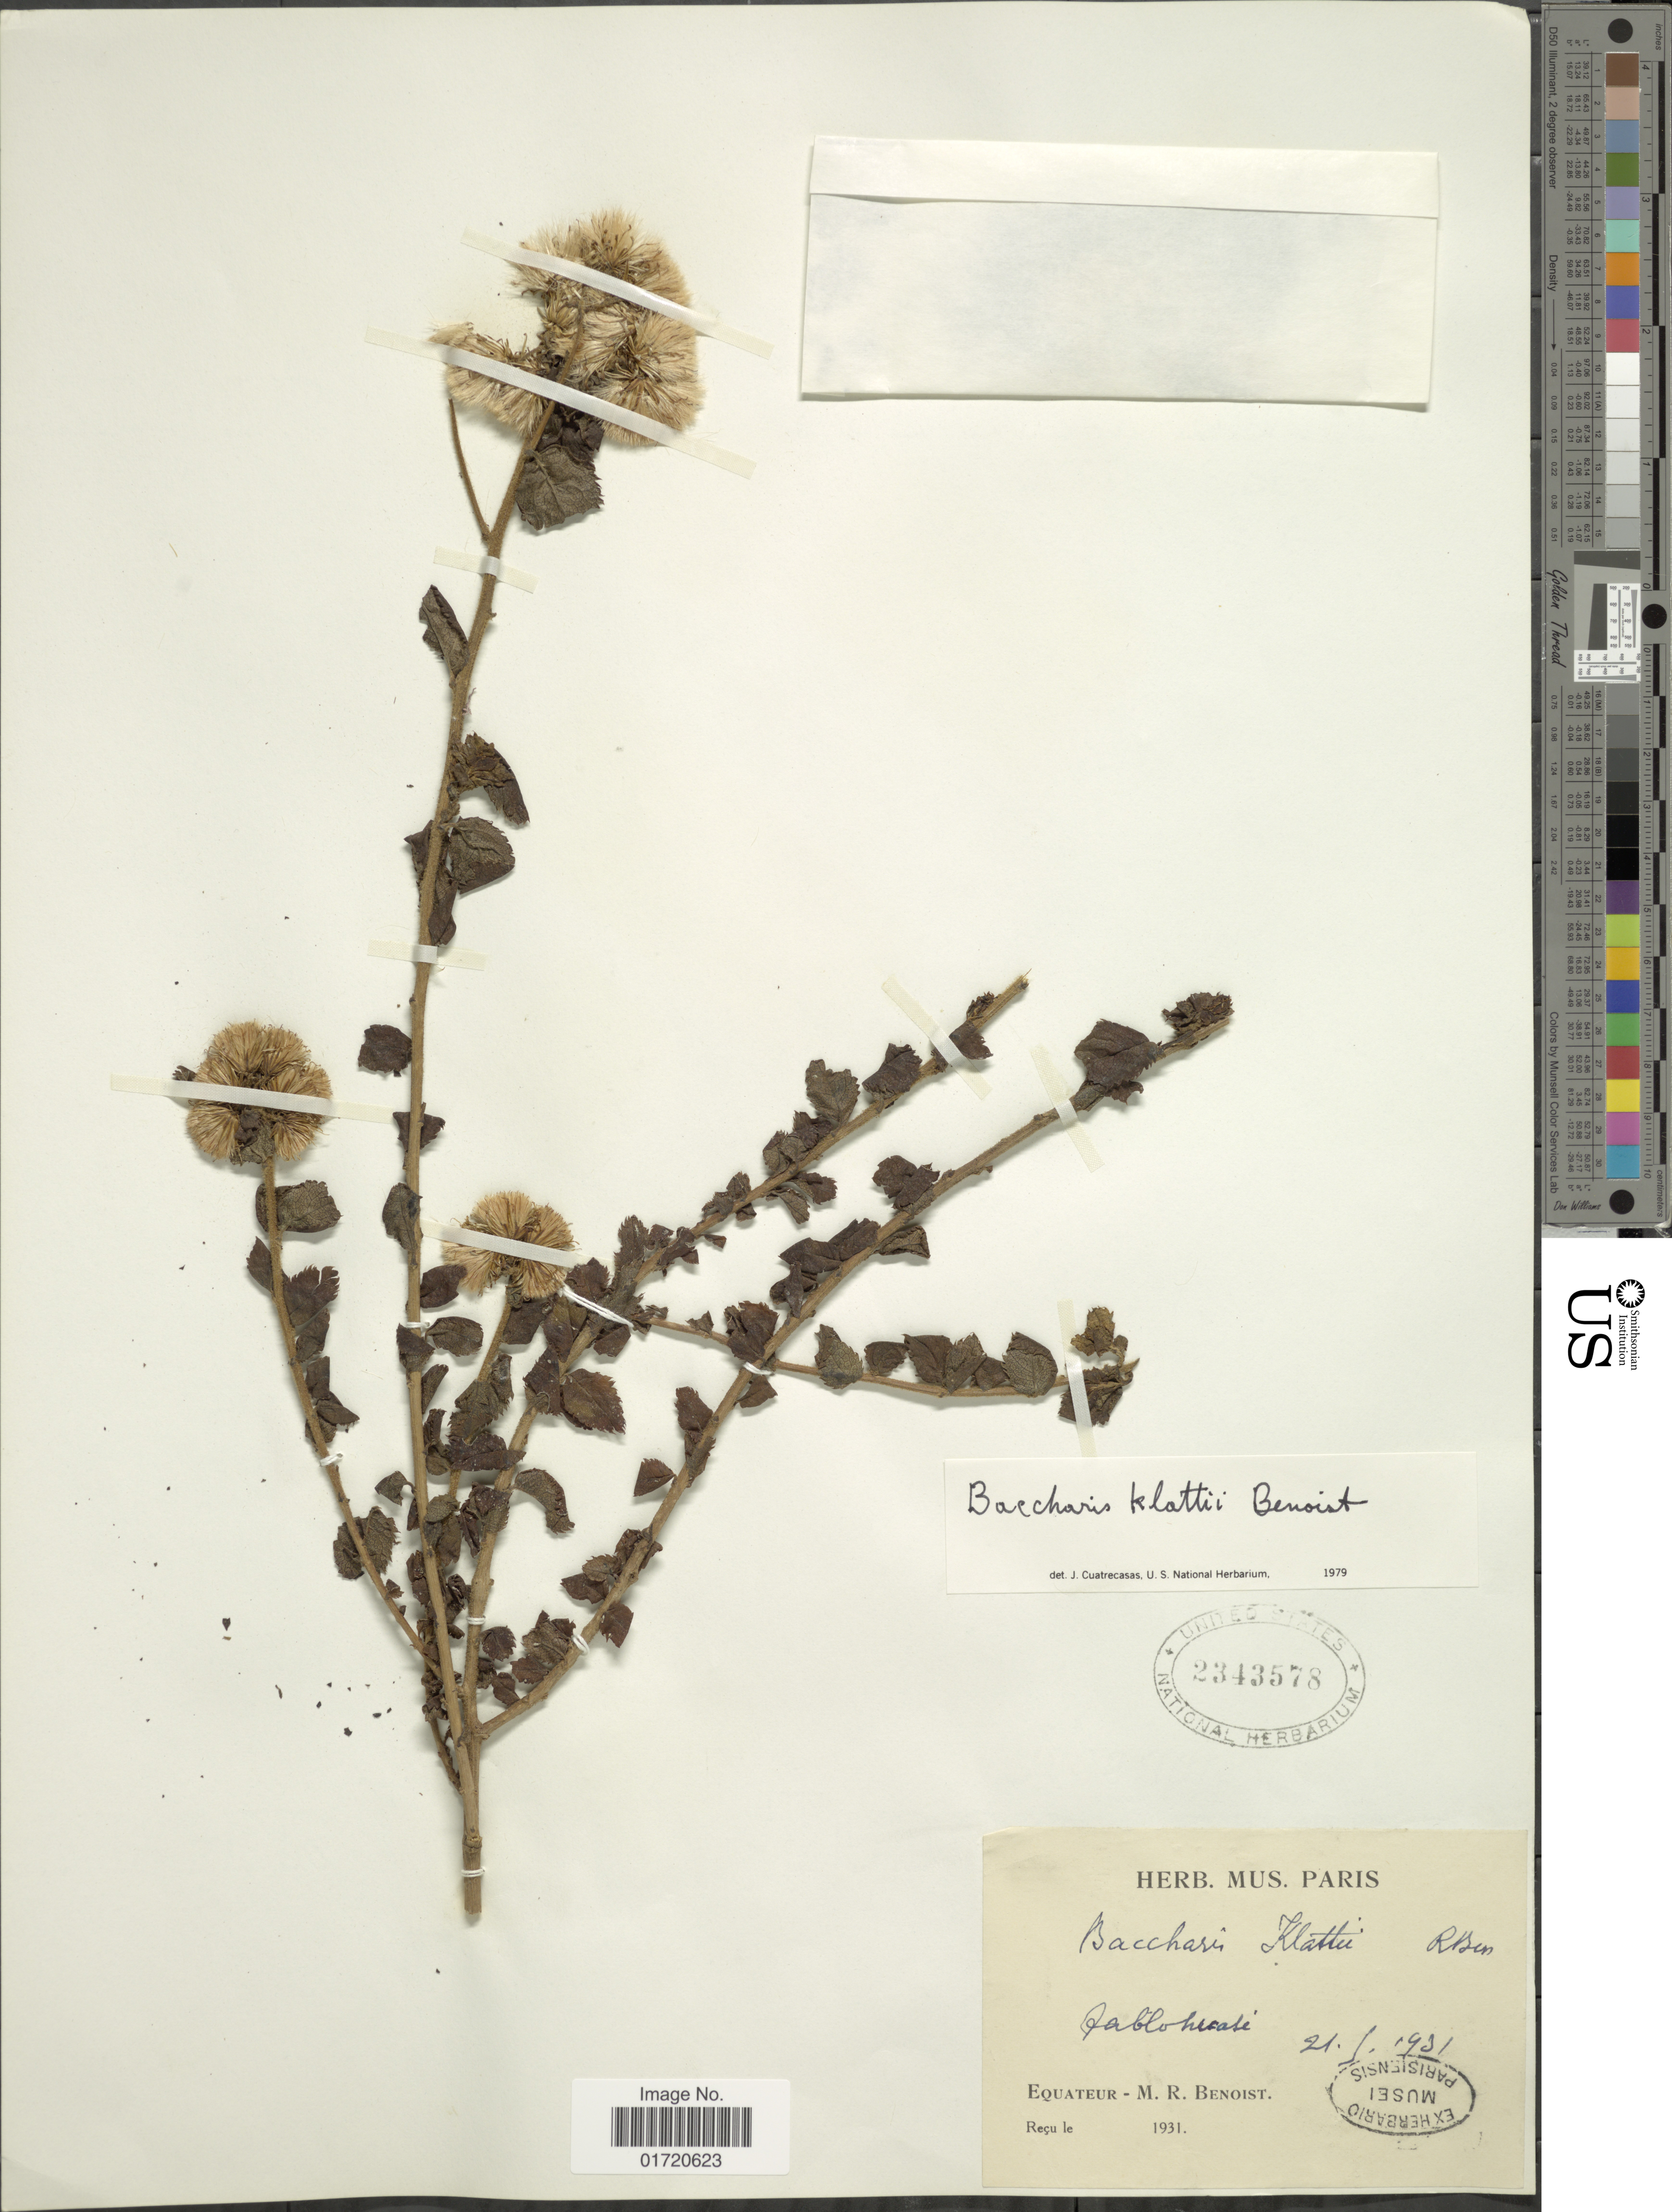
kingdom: Plantae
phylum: Tracheophyta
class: Magnoliopsida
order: Asterales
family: Asteraceae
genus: Baccharis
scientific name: Baccharis klattii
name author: Benoist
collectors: R. Benoist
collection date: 1931-05-21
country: Ecuador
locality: Zablohecate, Equateur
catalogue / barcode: US 2343578